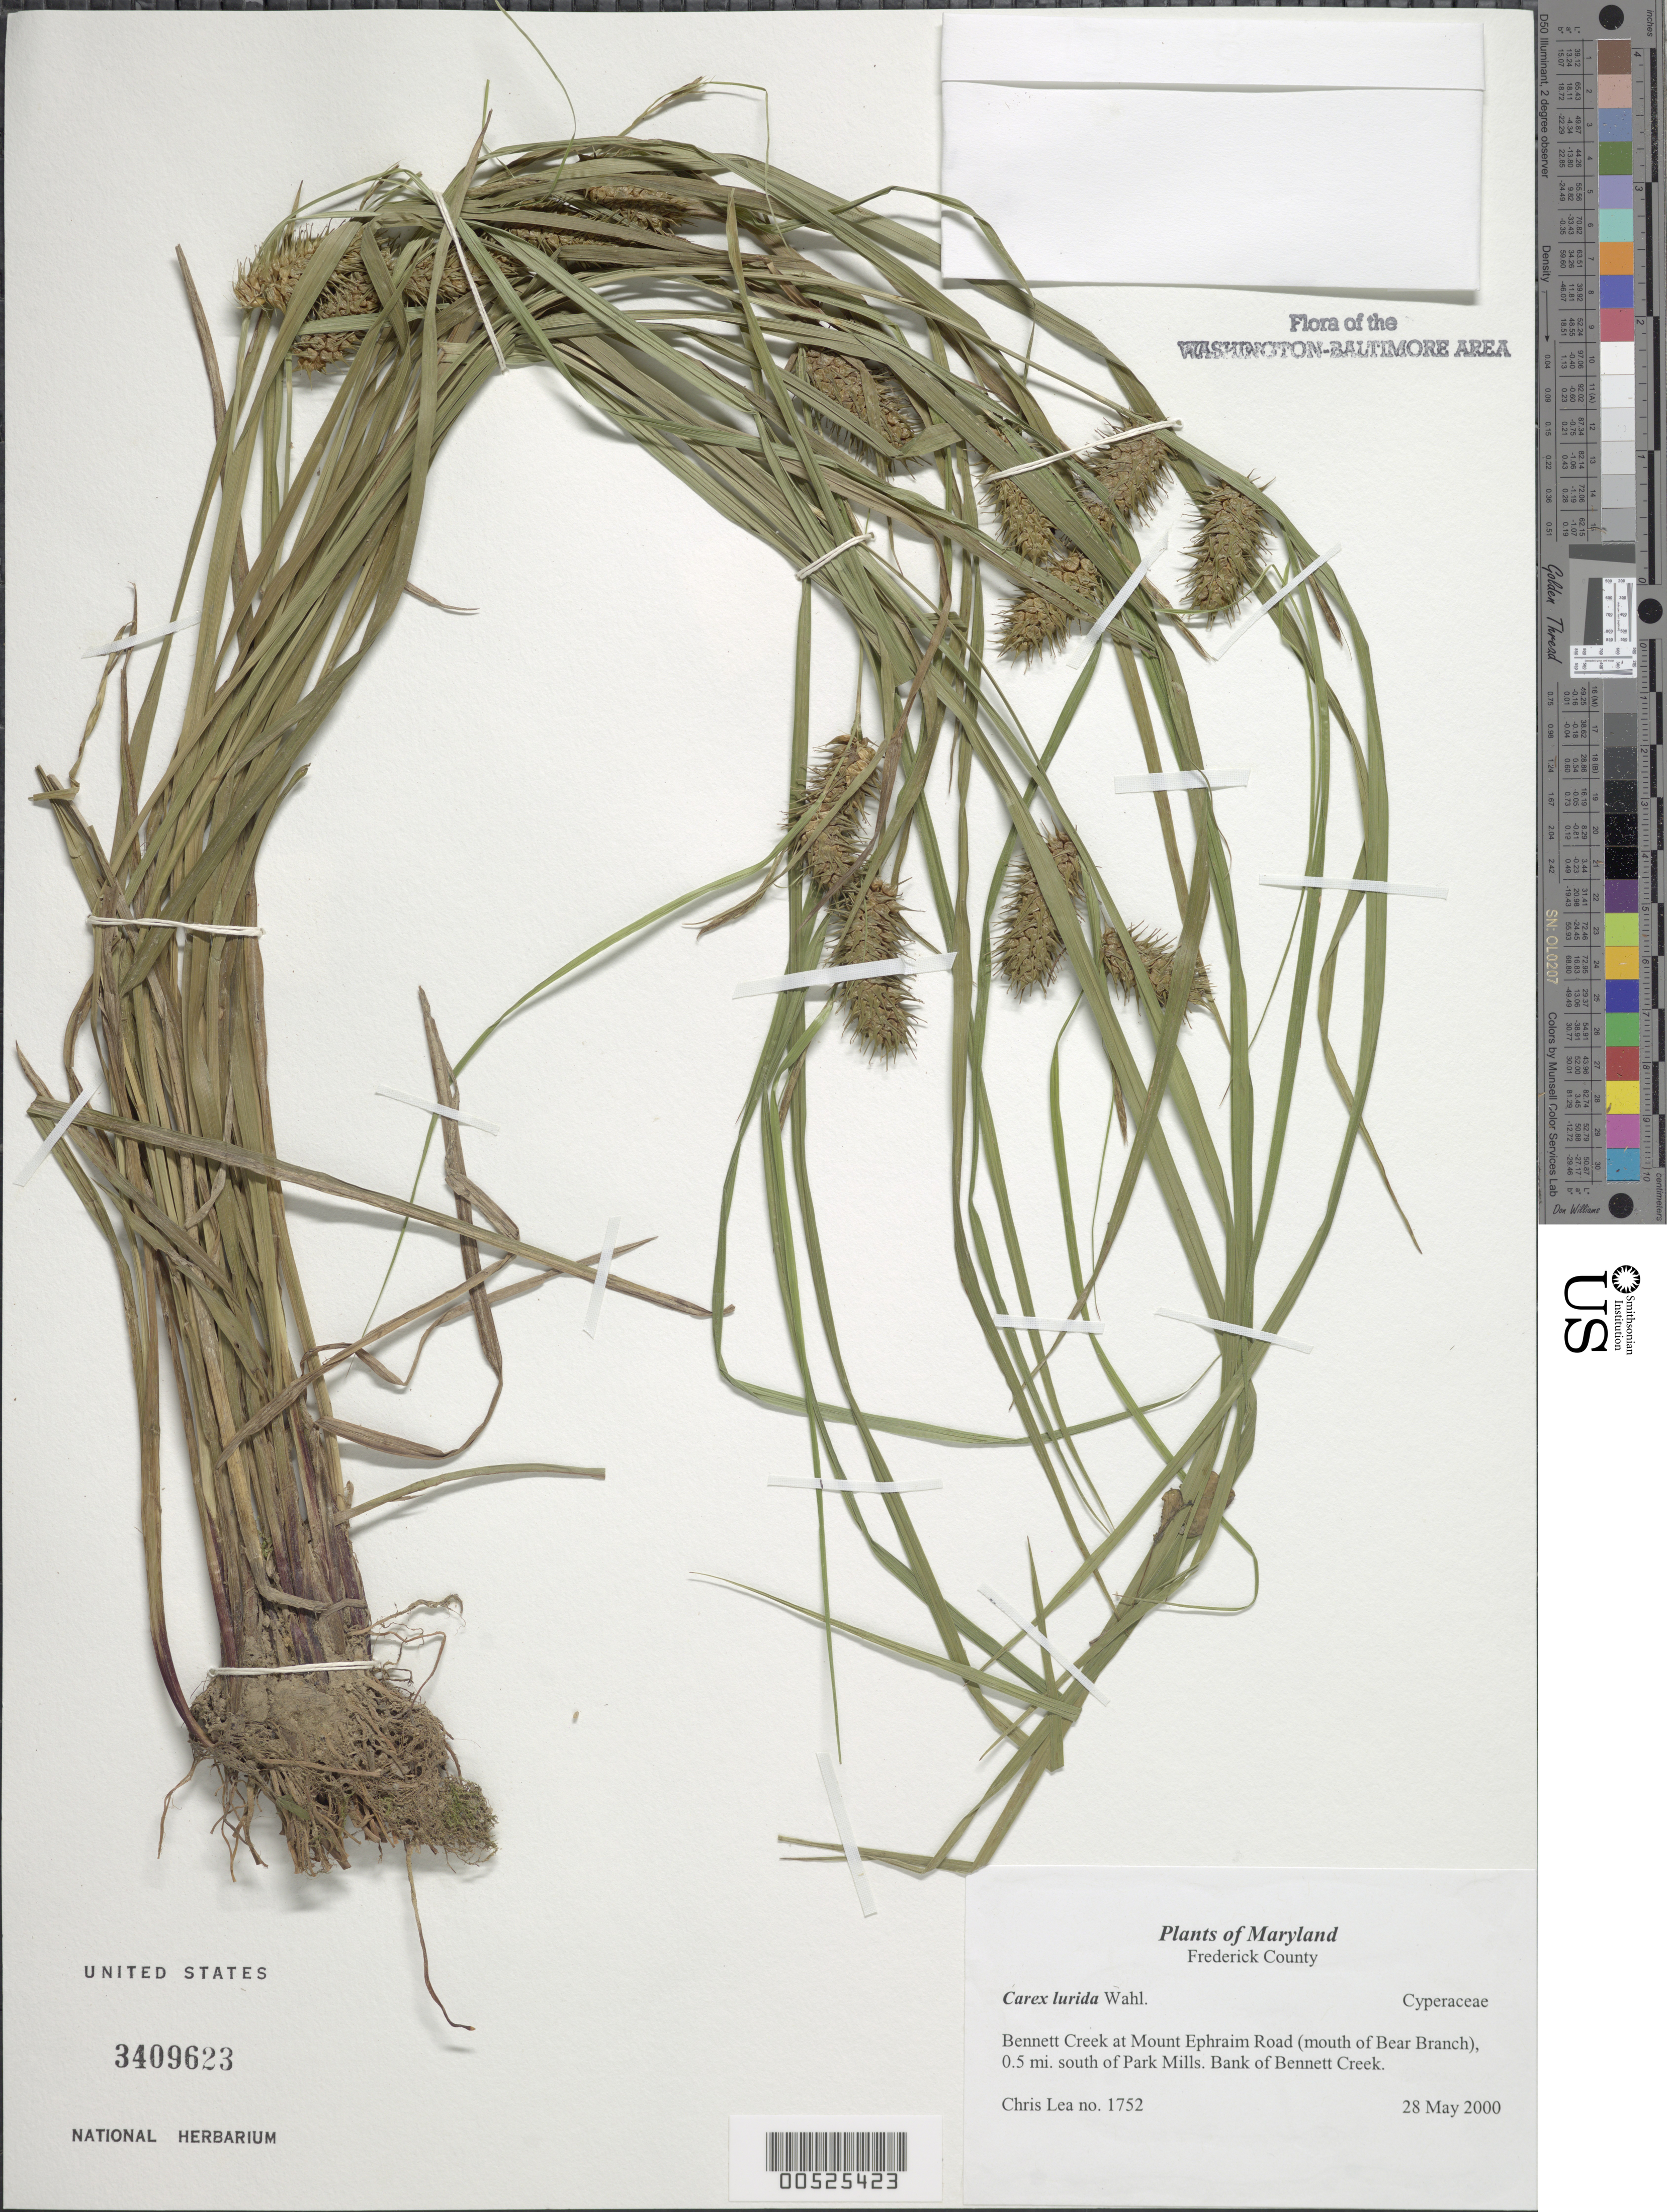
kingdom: Plantae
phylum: Tracheophyta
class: Liliopsida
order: Poales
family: Cyperaceae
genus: Carex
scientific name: Carex lurida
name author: Wahlenb.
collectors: C. Lea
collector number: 1752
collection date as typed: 28 May 2000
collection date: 2000-05-28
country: United States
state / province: Maryland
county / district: Frederick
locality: Bennett Creek at Mount Ephraim Road (mouth of Bear Branch), 0.5 mi. south of Park Mills. Bank of Bennett Creek.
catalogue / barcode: US 3409623